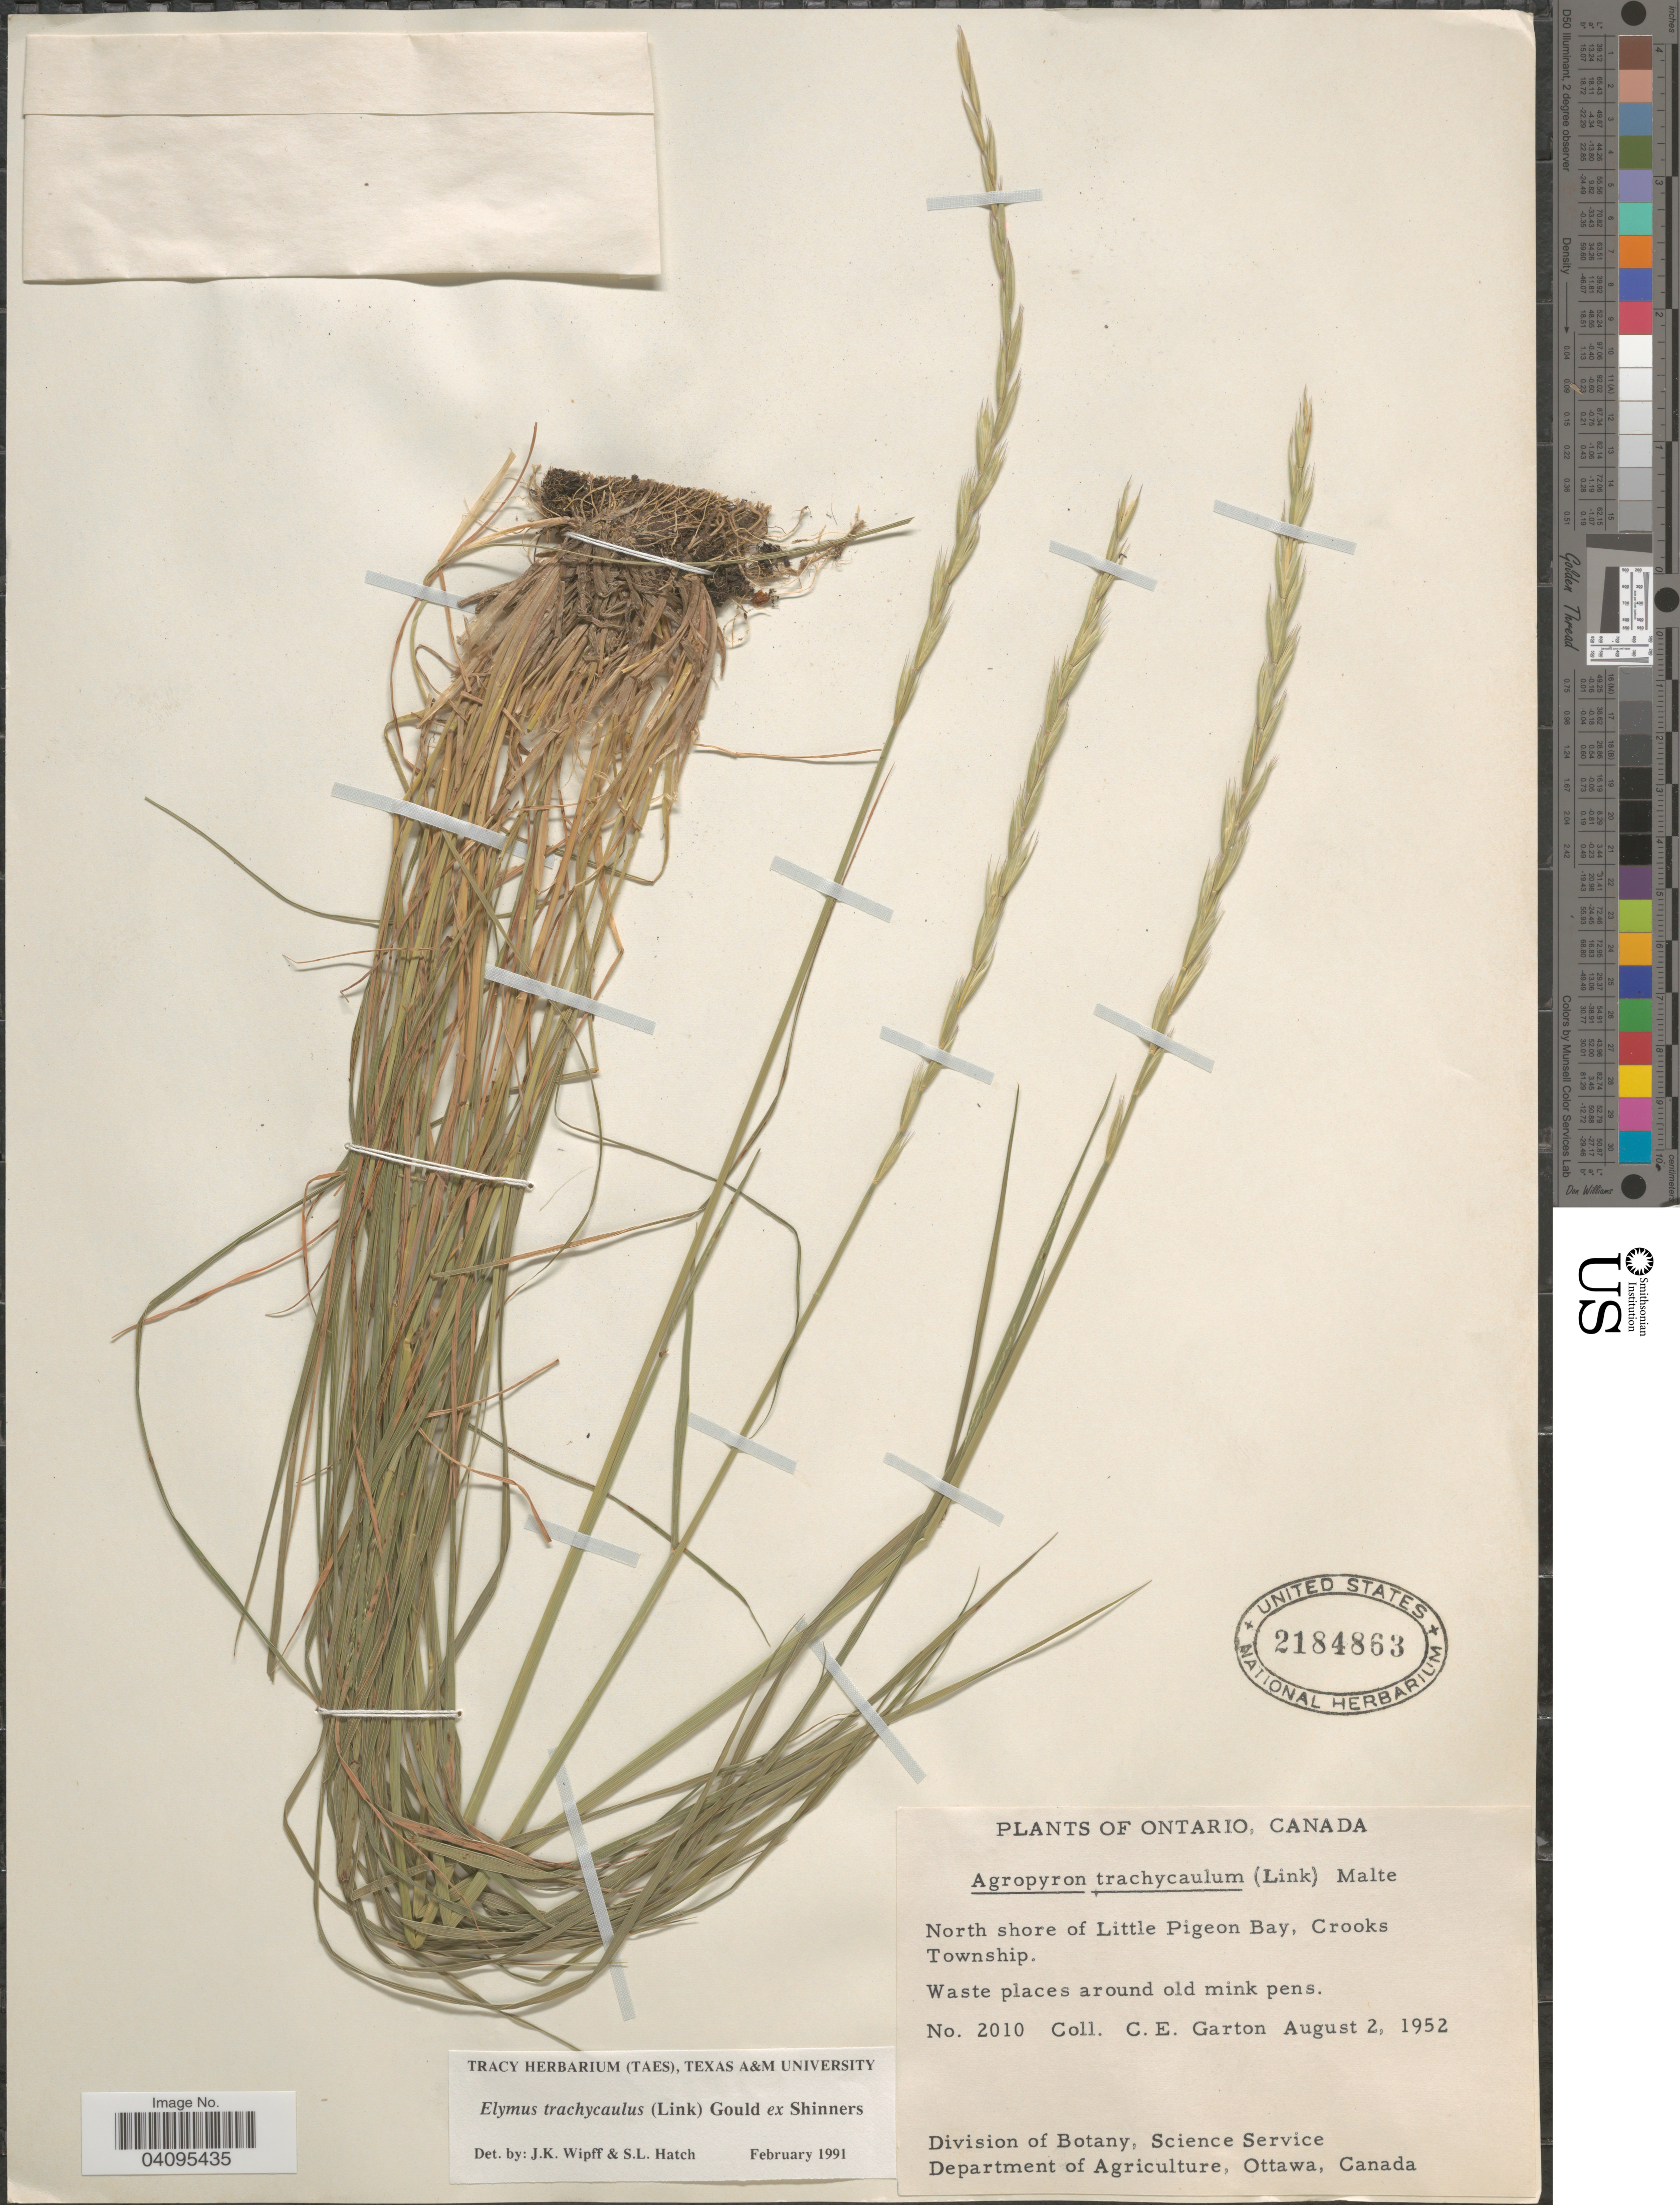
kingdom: Plantae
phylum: Tracheophyta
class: Liliopsida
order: Poales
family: Poaceae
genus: Elymus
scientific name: Elymus trachycaulus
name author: (Link) Gould ex Shinners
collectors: C. E. Garton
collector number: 2010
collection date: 1952-08-02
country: Canada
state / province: Ontario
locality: North shore of Little Pigeon Bay, Crooks Township. Waste places around old mink pens.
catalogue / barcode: US 2184863